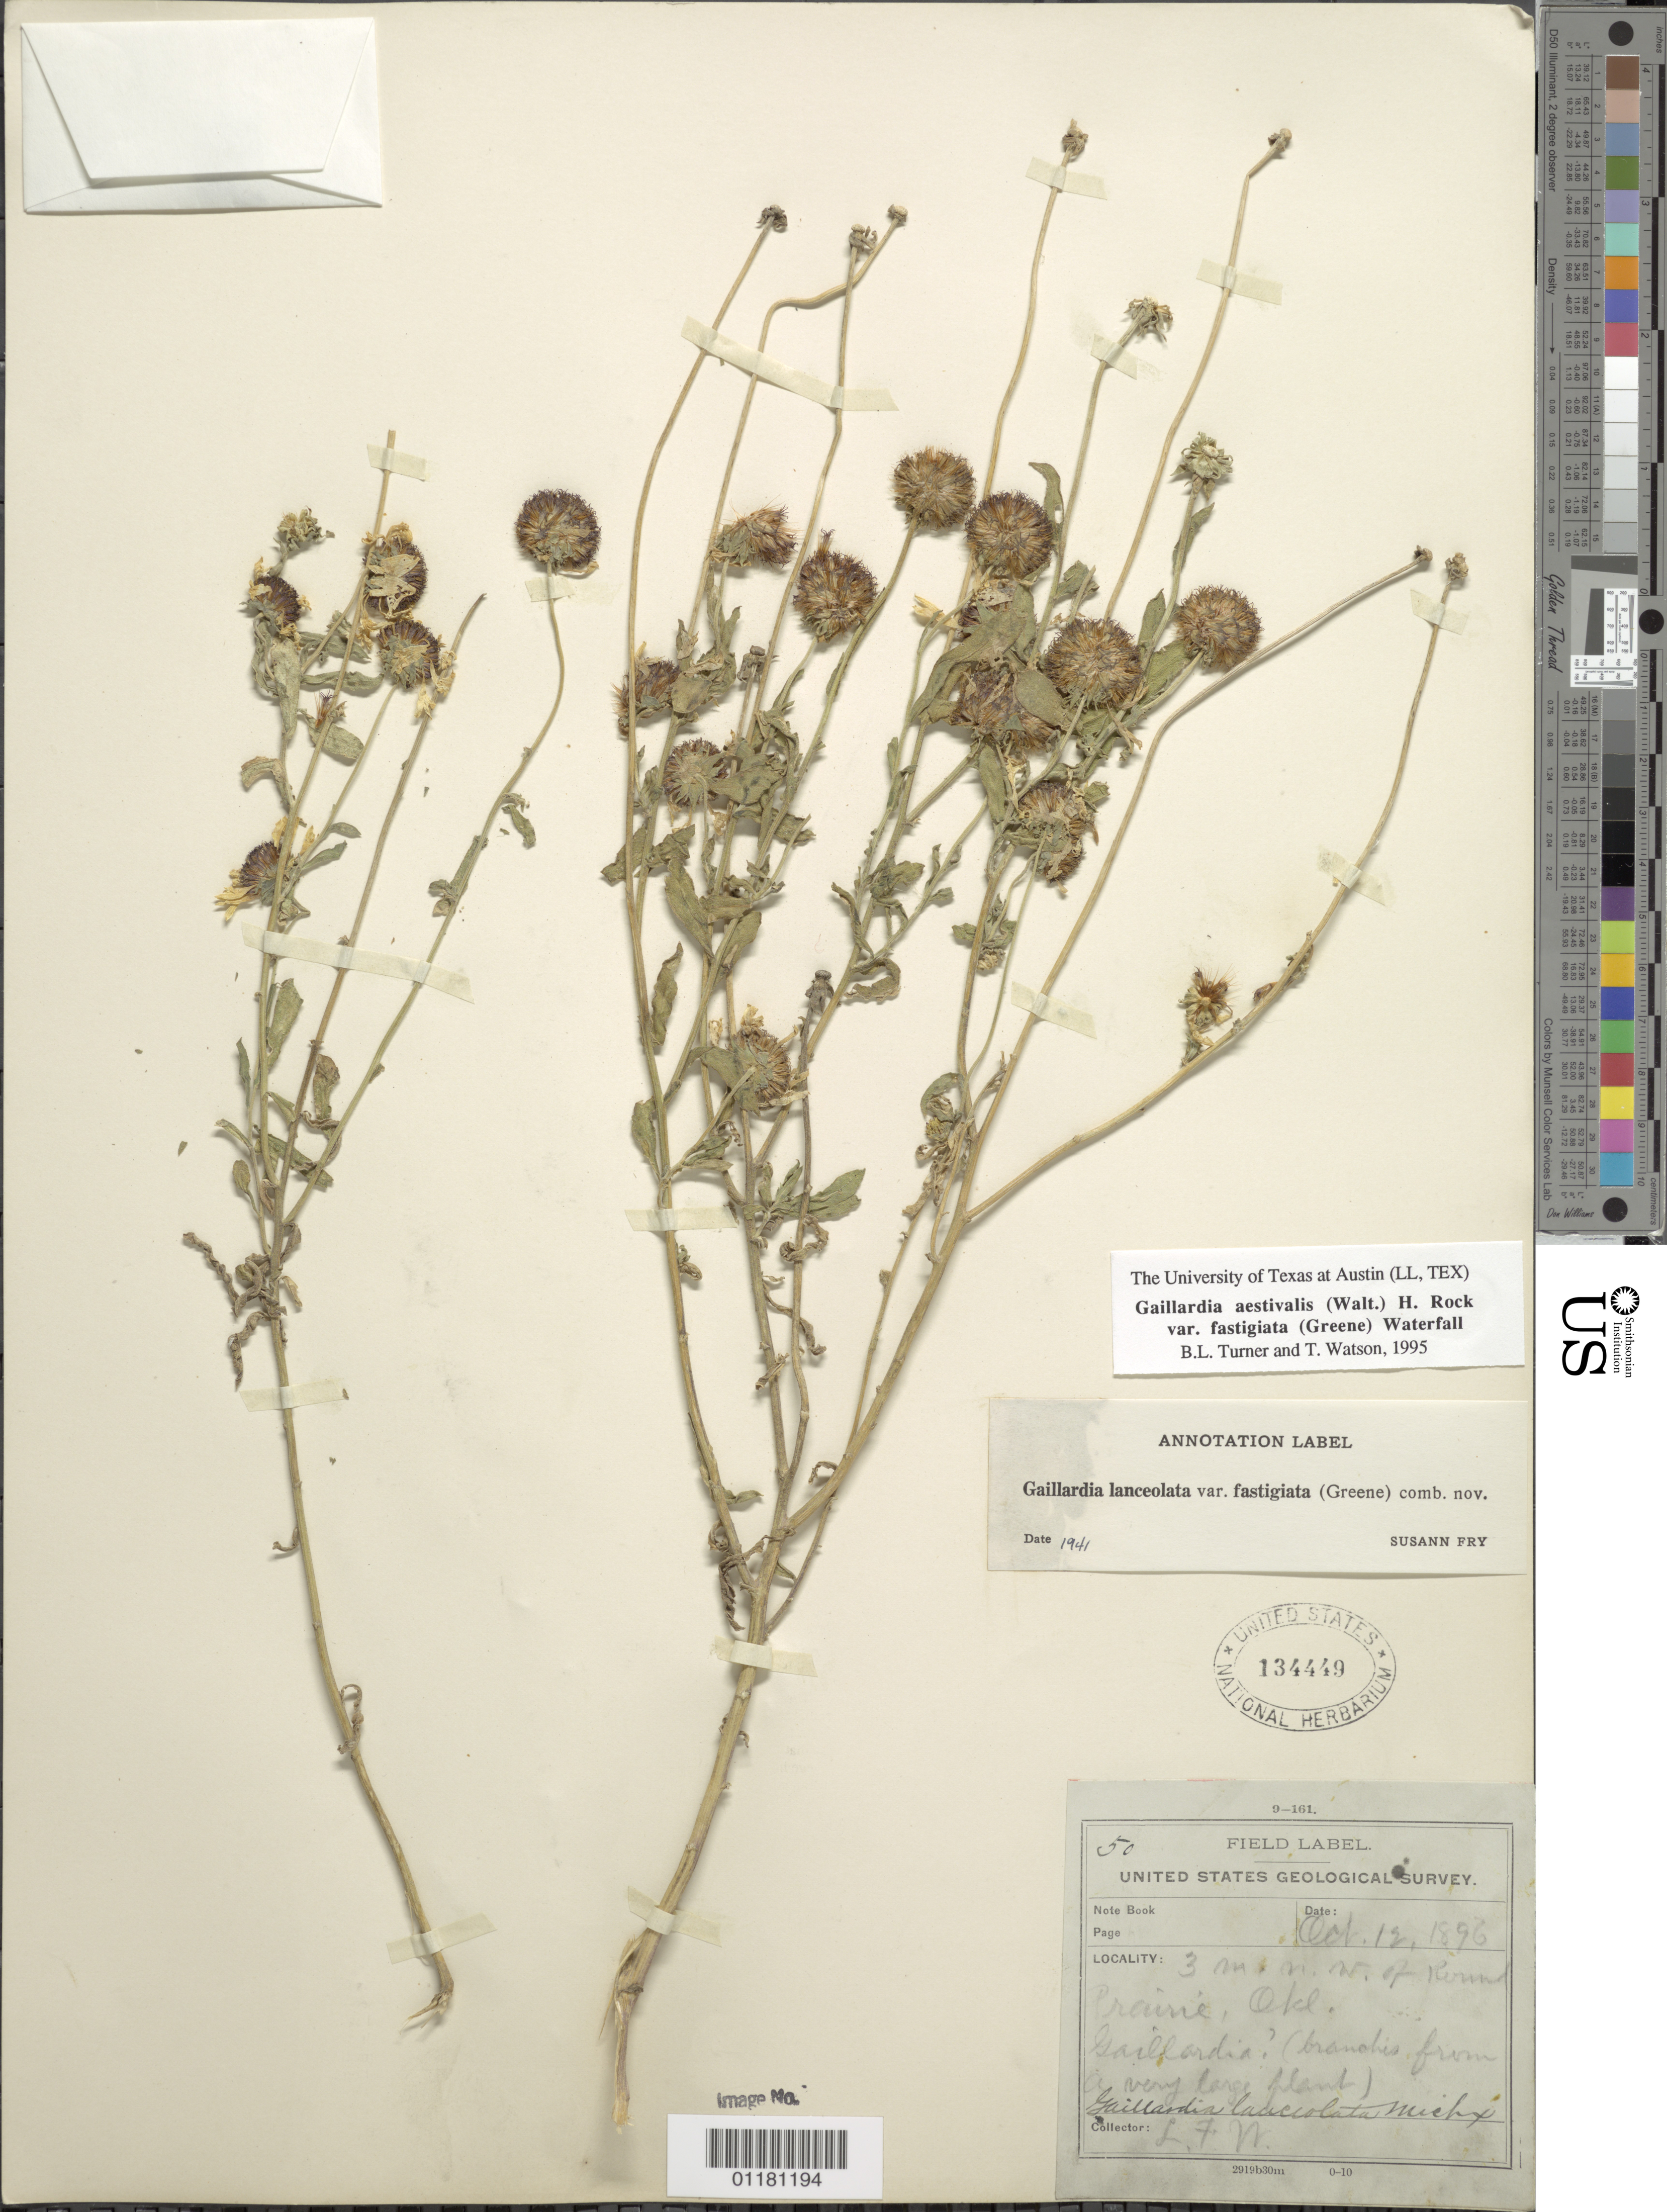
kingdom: Plantae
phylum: Tracheophyta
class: Magnoliopsida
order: Asterales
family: Asteraceae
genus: Gaillardia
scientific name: Gaillardia aestivalis var. fastigiata (indet)?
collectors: L. F. Ward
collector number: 50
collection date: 1896-10-12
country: United States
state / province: Oklahoma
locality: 3 m. N.W. of Round Prairie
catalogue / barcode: US 134449